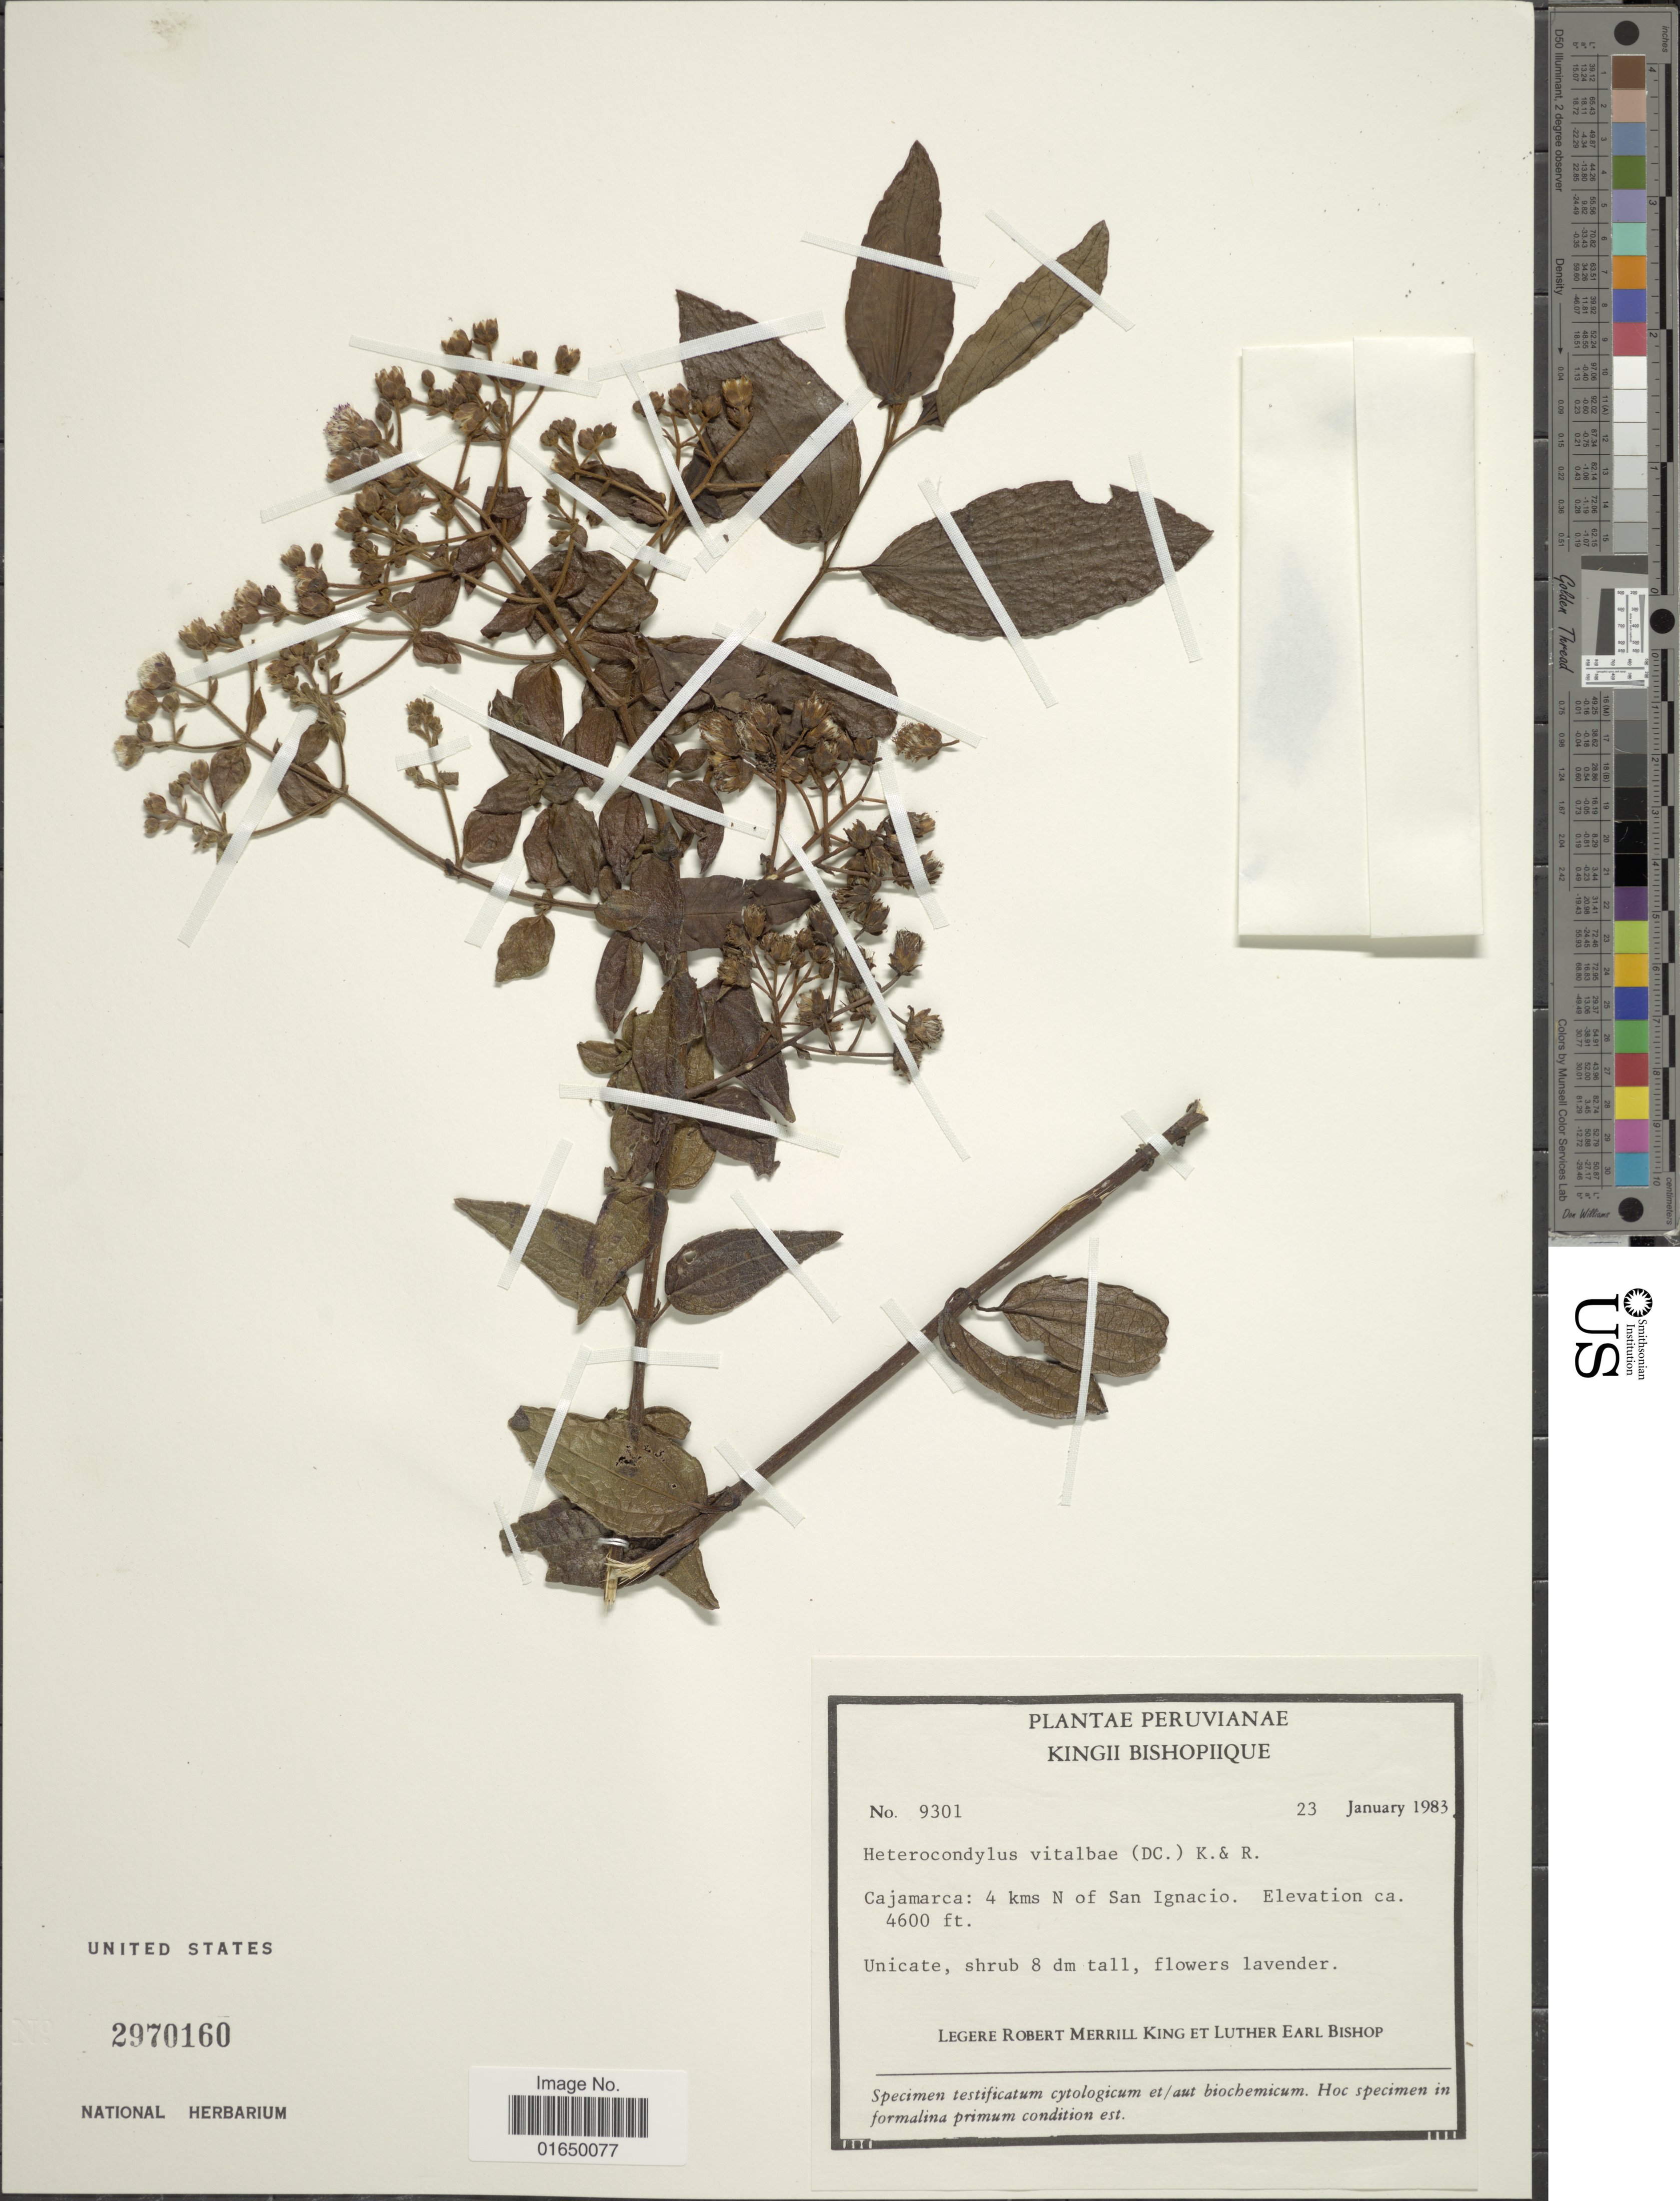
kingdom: Plantae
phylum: Tracheophyta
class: Magnoliopsida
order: Asterales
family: Asteraceae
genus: Heterocondylus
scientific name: Heterocondylus vitalbae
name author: (DC.) R.M. King & H. Rob.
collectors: R. M. King & L. E. Bishop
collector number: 9301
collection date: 1983-01-23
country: Peru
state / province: Cajamarca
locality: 4 kms N of San Ignacio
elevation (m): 1402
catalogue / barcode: US 2970160